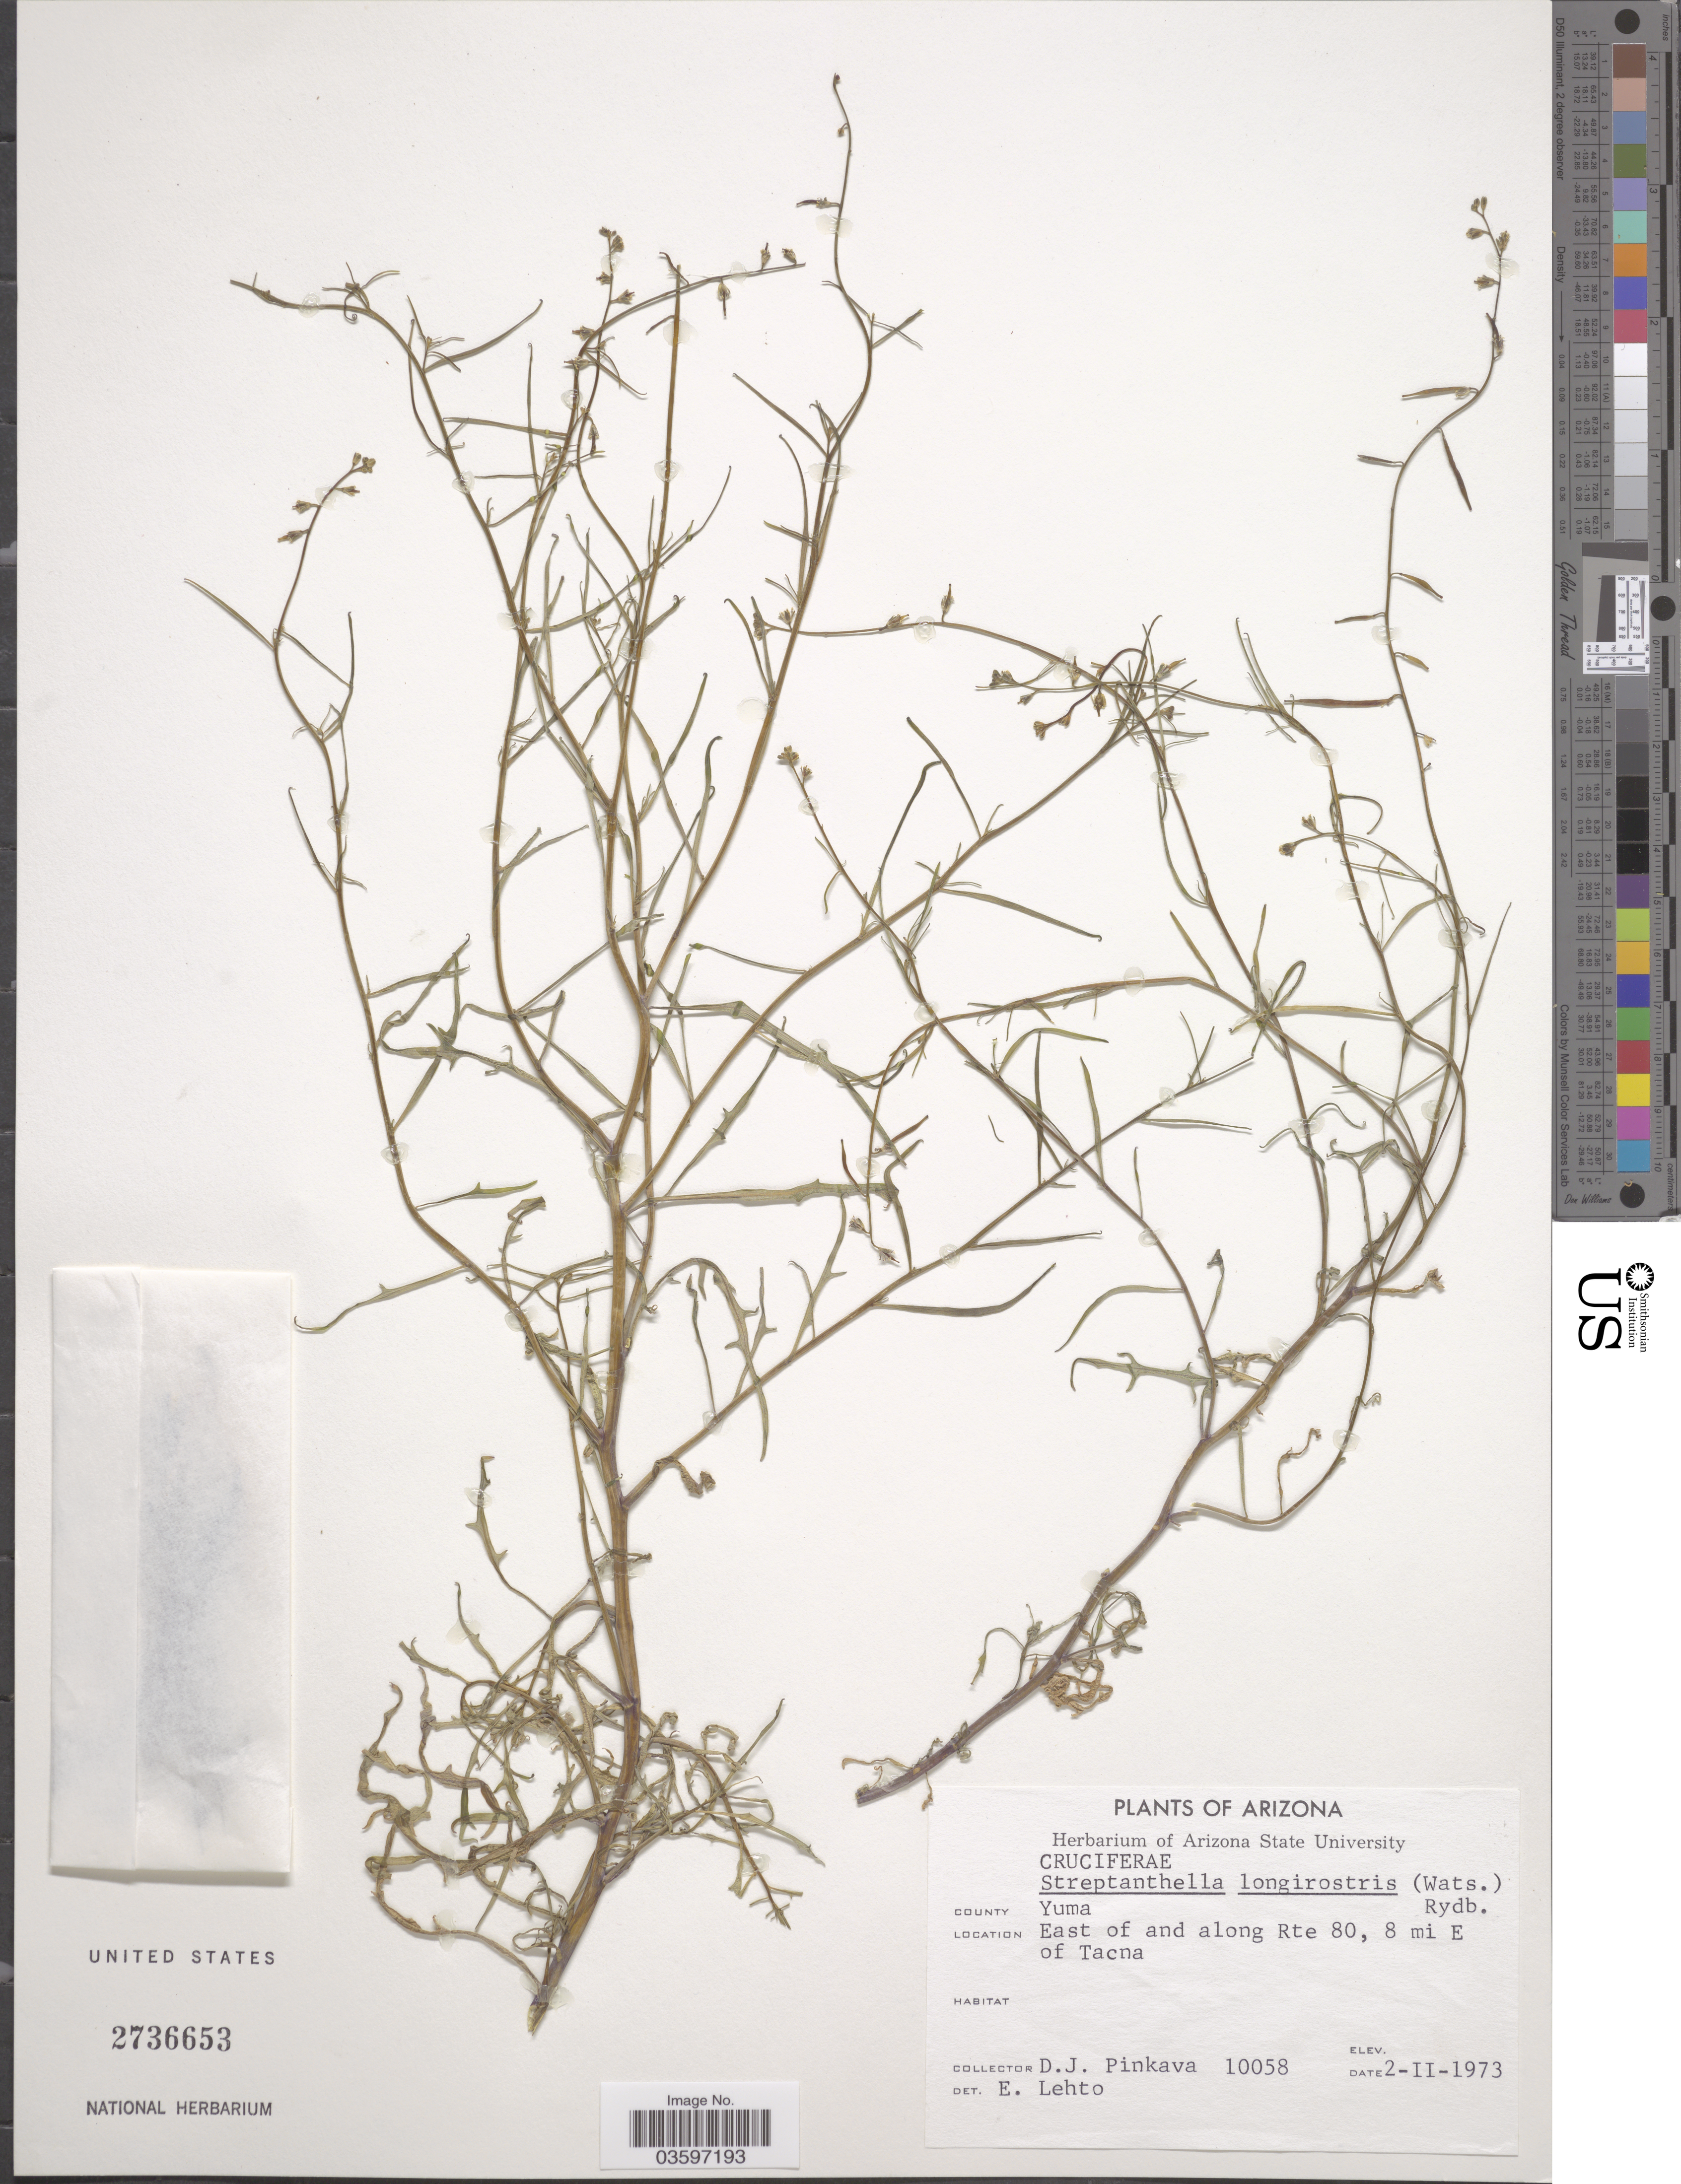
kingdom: Plantae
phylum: Tracheophyta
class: Magnoliopsida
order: Brassicales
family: Brassicaceae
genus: Streptanthella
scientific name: Streptanthella longirostris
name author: (S. Watson) Rydb.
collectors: D. J. Pinkava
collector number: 10058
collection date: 1973-02-02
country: United States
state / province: Arizona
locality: County Yuma. East of and along Rte 80, 8 mi E of Tacna.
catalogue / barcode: US 2736653